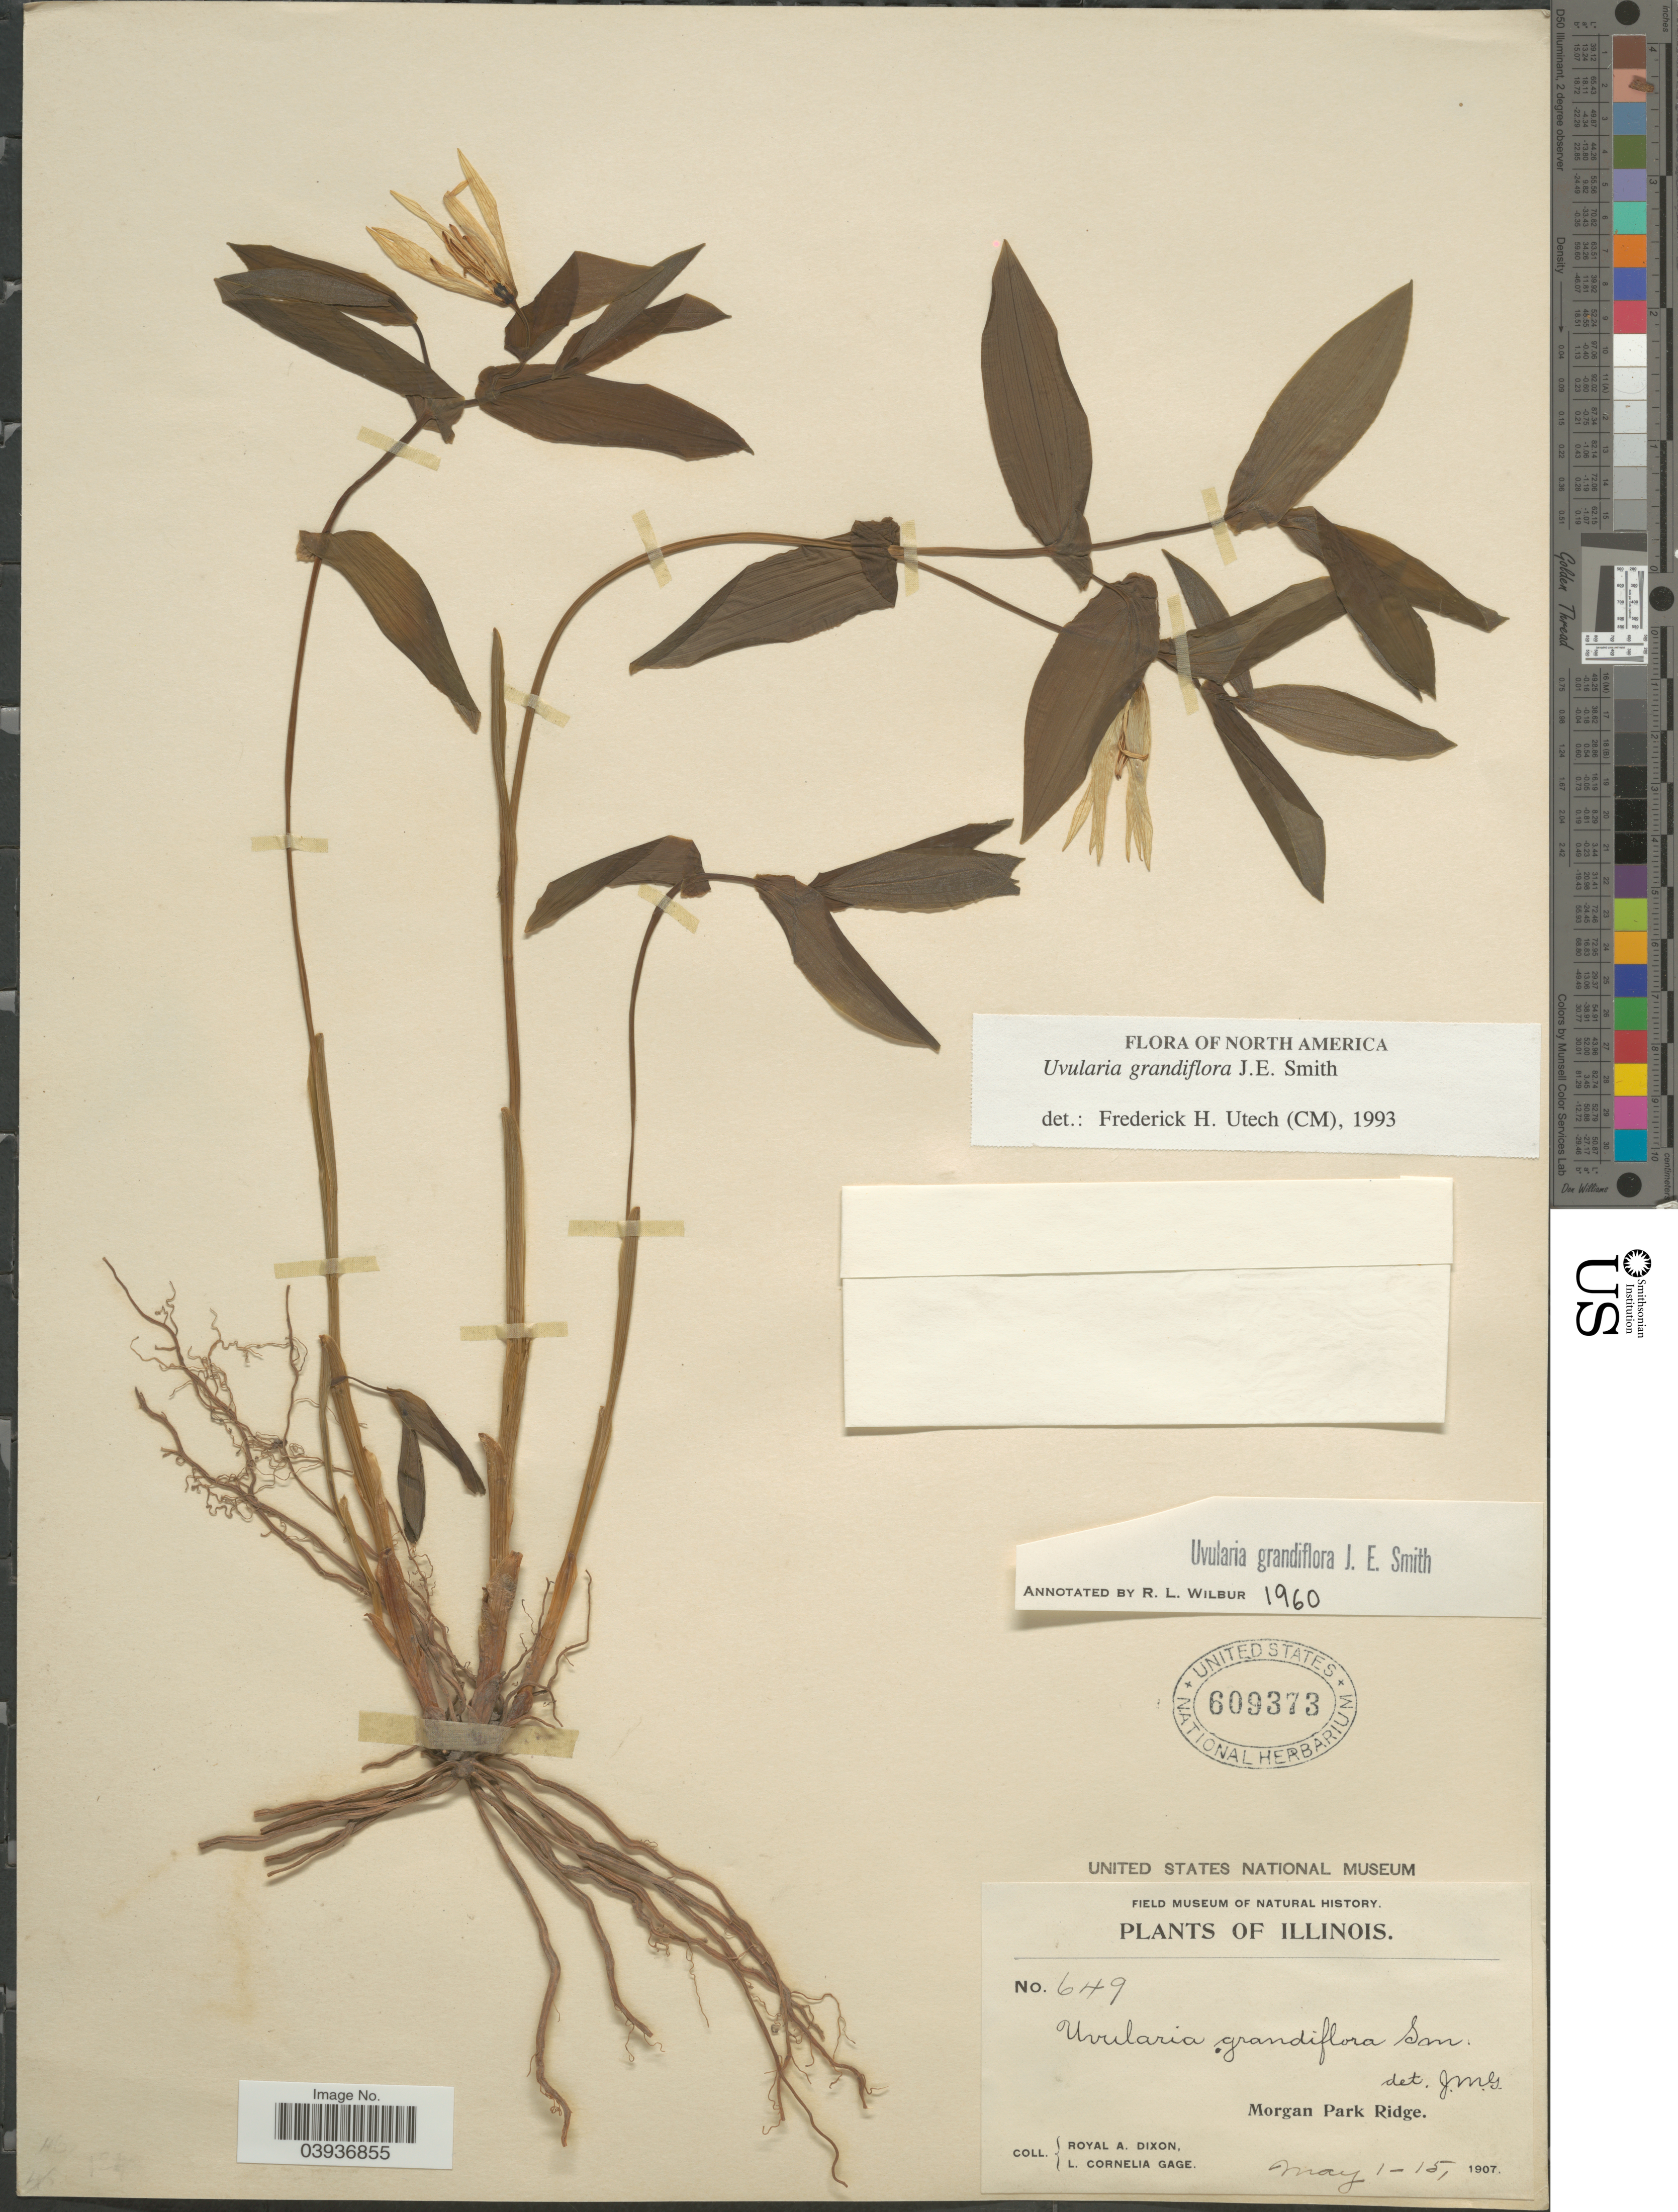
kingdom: Plantae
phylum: Tracheophyta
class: Liliopsida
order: Liliales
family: Colchicaceae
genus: Uvularia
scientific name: Uvularia grandiflora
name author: Sm.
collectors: R. A. Dixon & L. Gage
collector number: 649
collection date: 1907-05-01/1907-05-15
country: United States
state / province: Illinois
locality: Morgan Park Ridge.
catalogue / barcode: US 609373